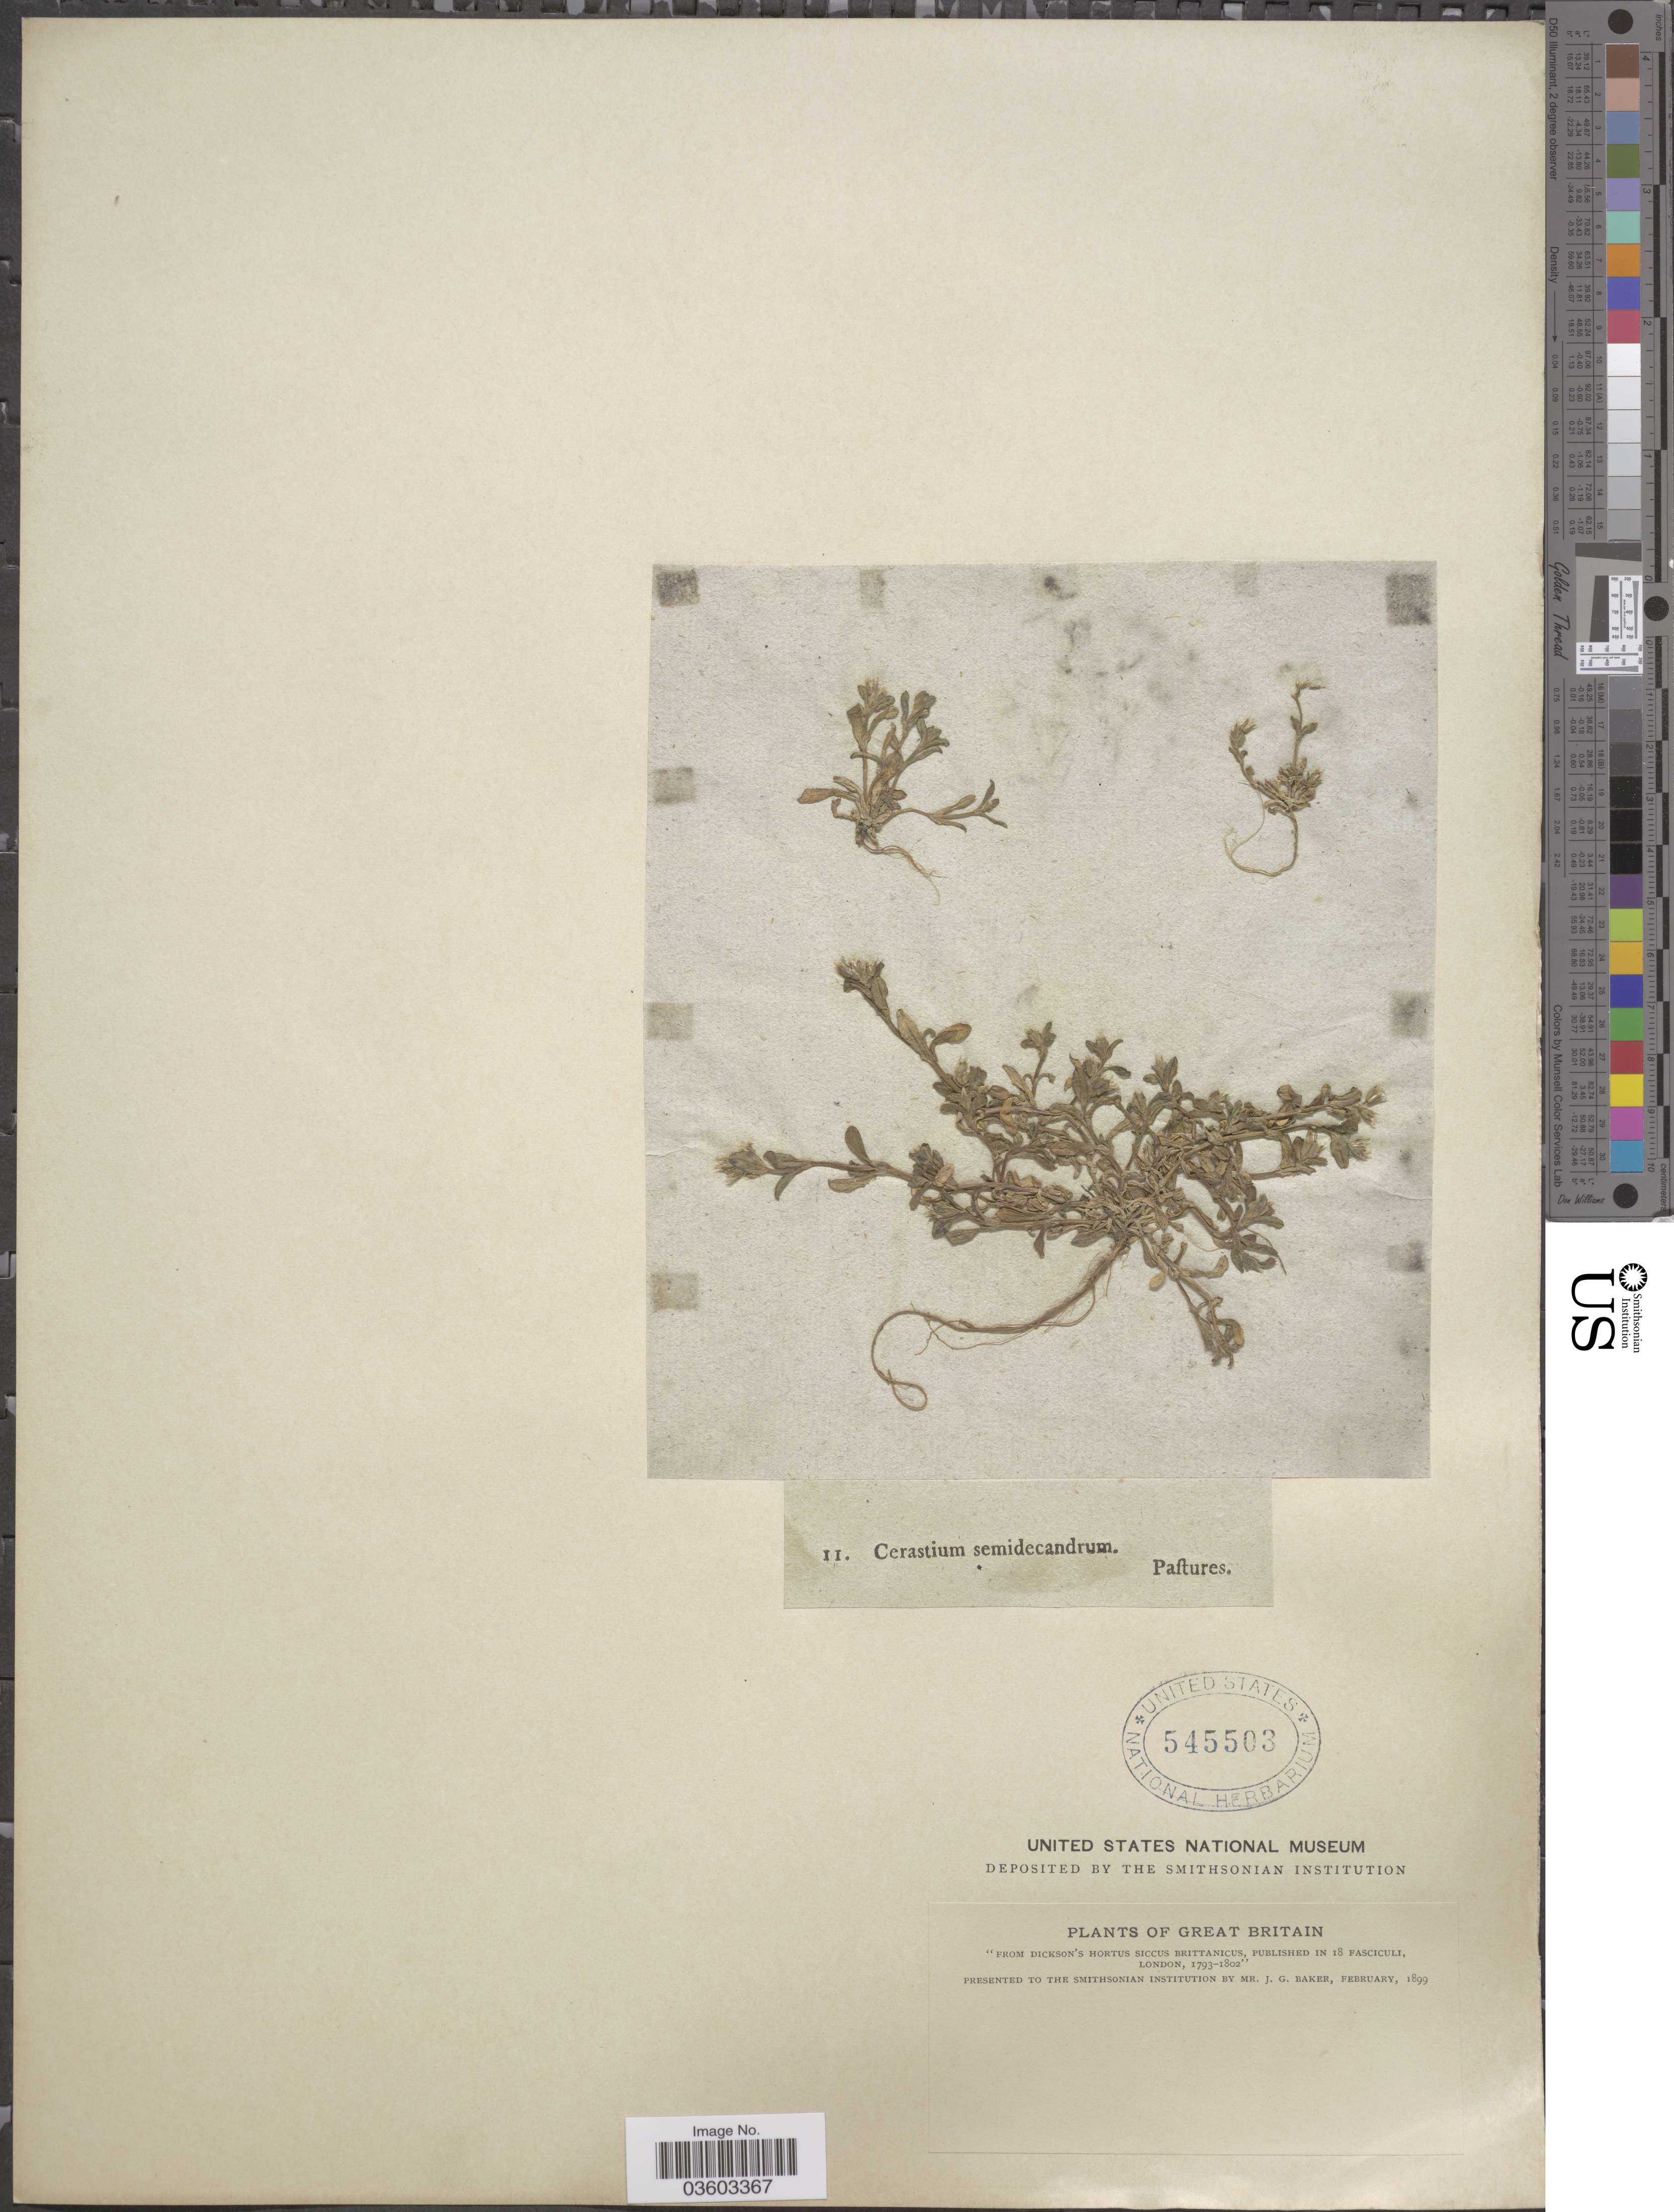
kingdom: Plantae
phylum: Tracheophyta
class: Magnoliopsida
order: Caryophyllales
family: Caryophyllaceae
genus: Cerastium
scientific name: Cerastium sp.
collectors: J. G. Baker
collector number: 11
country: United Kingdom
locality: Great Britain.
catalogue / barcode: US 545503